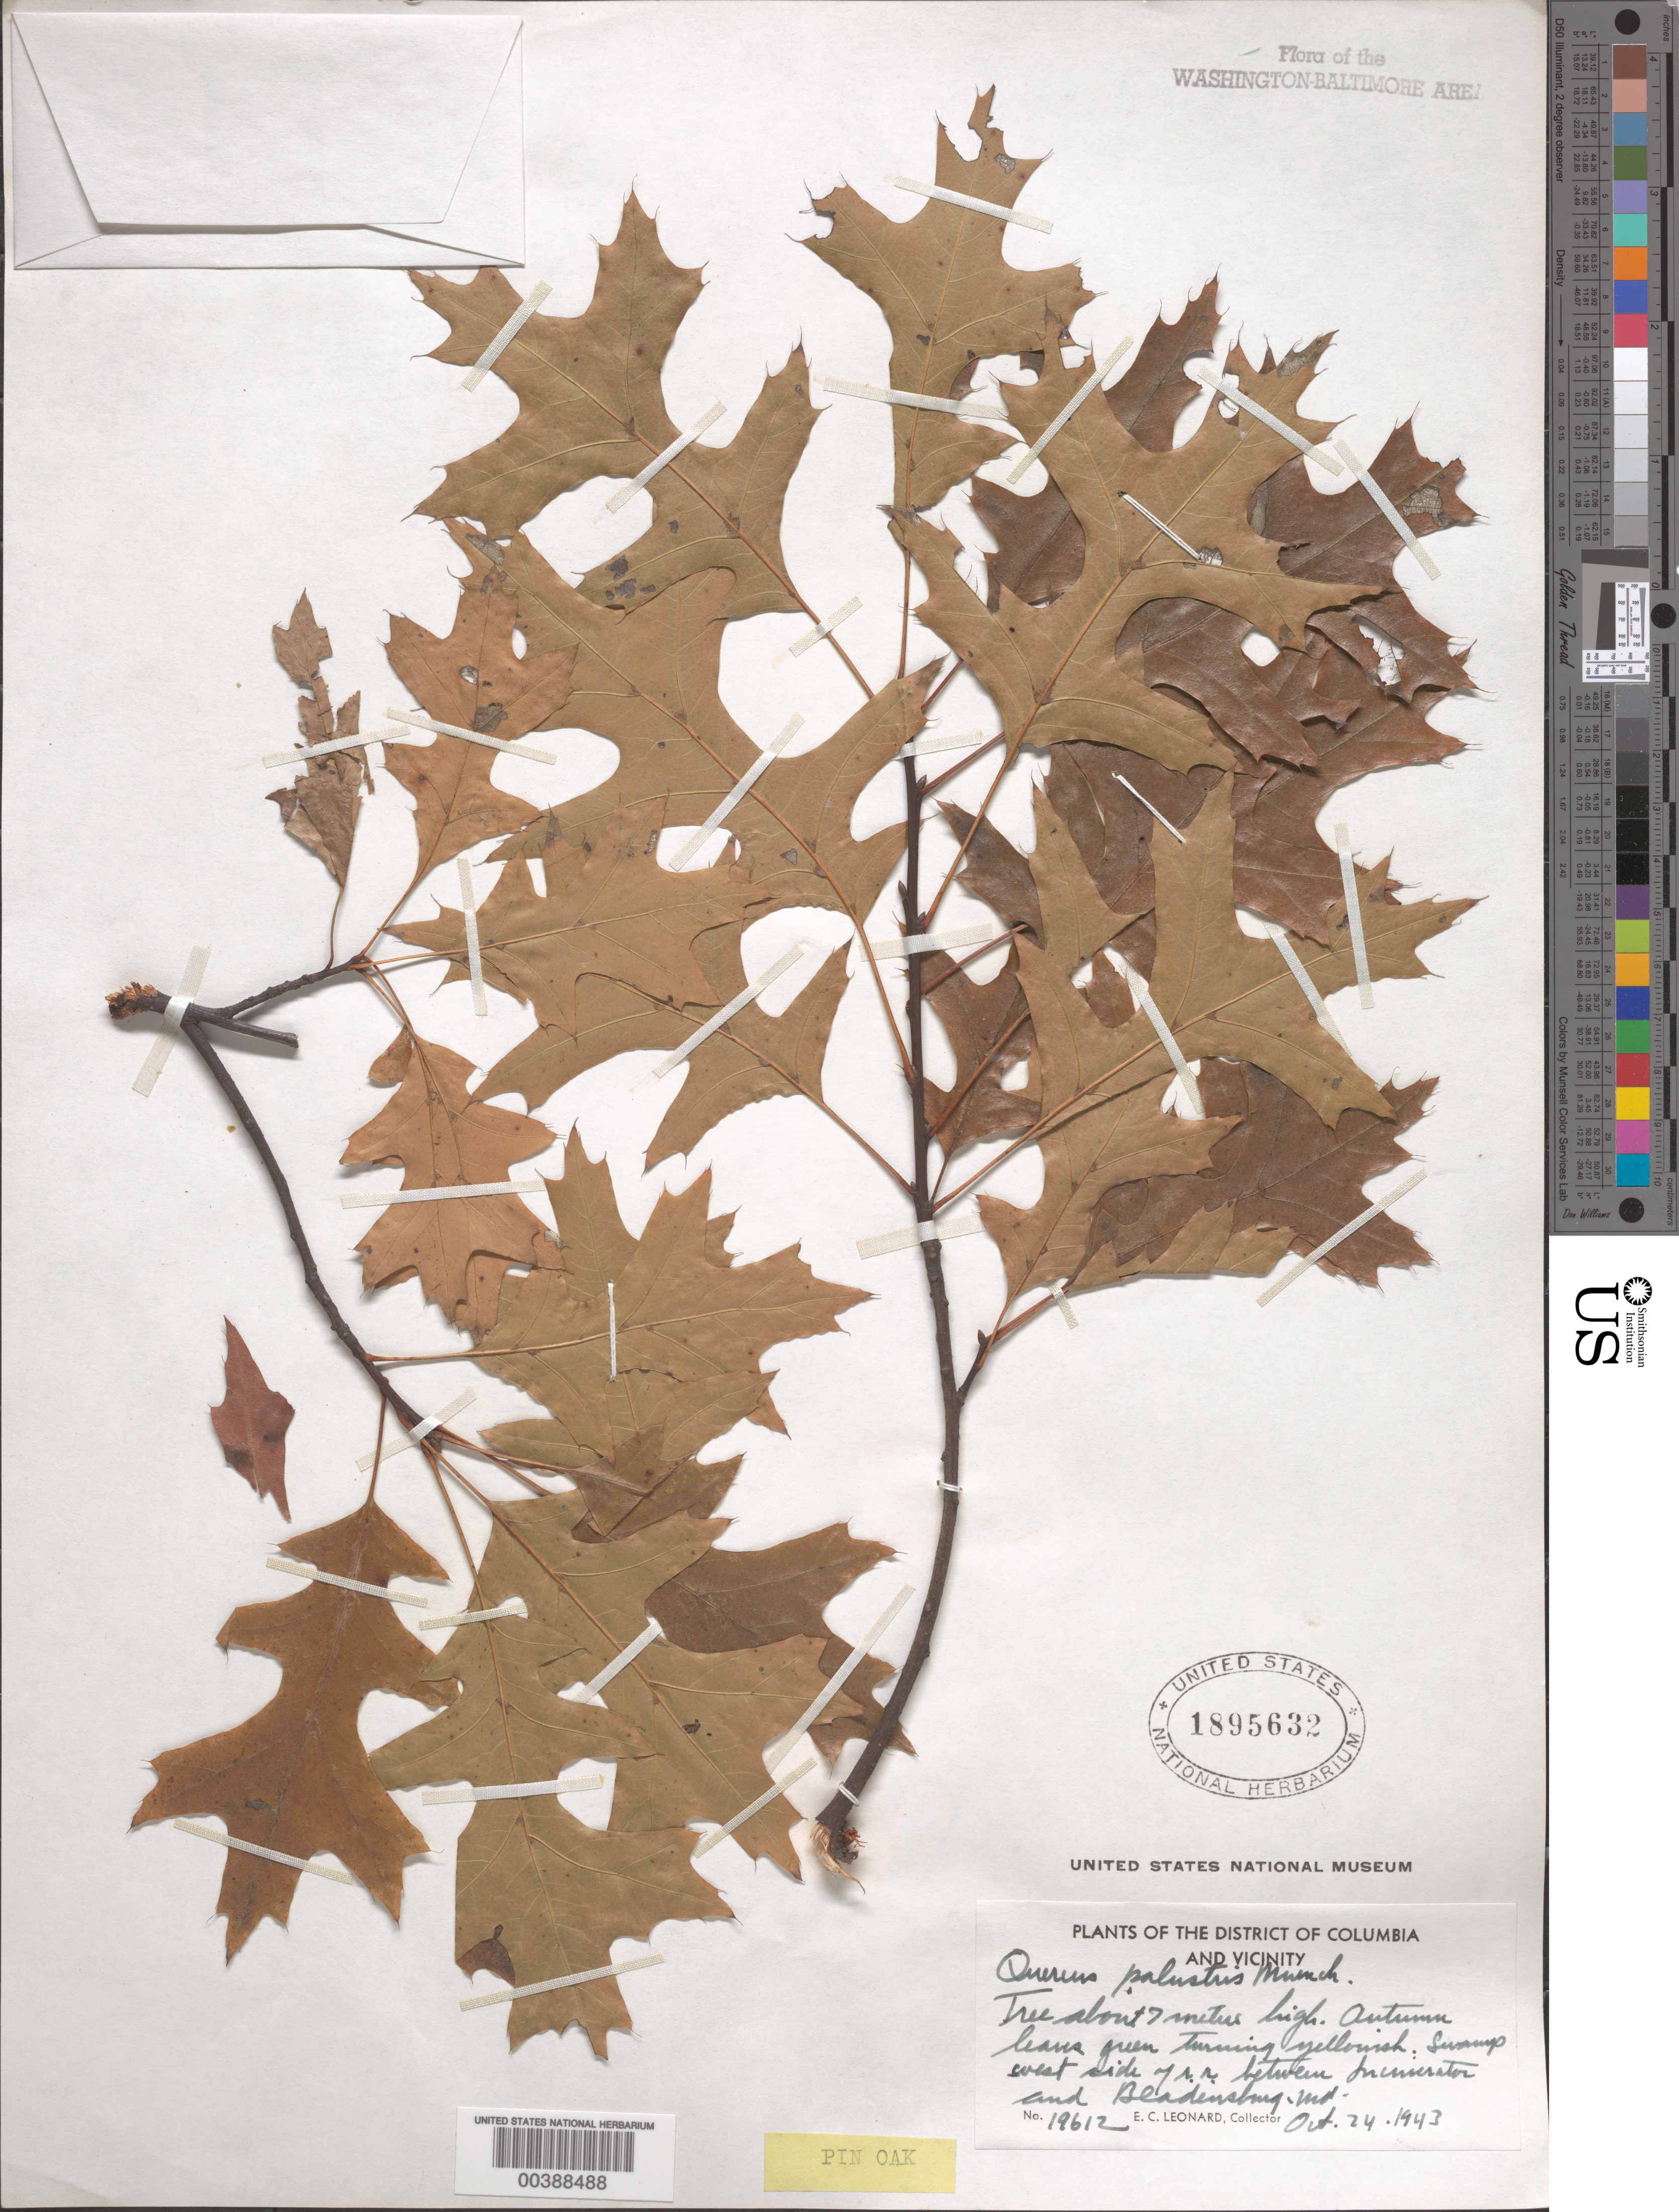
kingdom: Plantae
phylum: Tracheophyta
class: Magnoliopsida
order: Fagales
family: Fagaceae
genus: Quercus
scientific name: Quercus palustris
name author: Münchh.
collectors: E. C. Leonard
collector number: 19612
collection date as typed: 24 Oct 1943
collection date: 1943-10-24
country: United States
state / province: Maryland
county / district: Prince George's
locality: Between Incinerator and Bladensburg, railroad swamp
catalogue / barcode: US 1895632